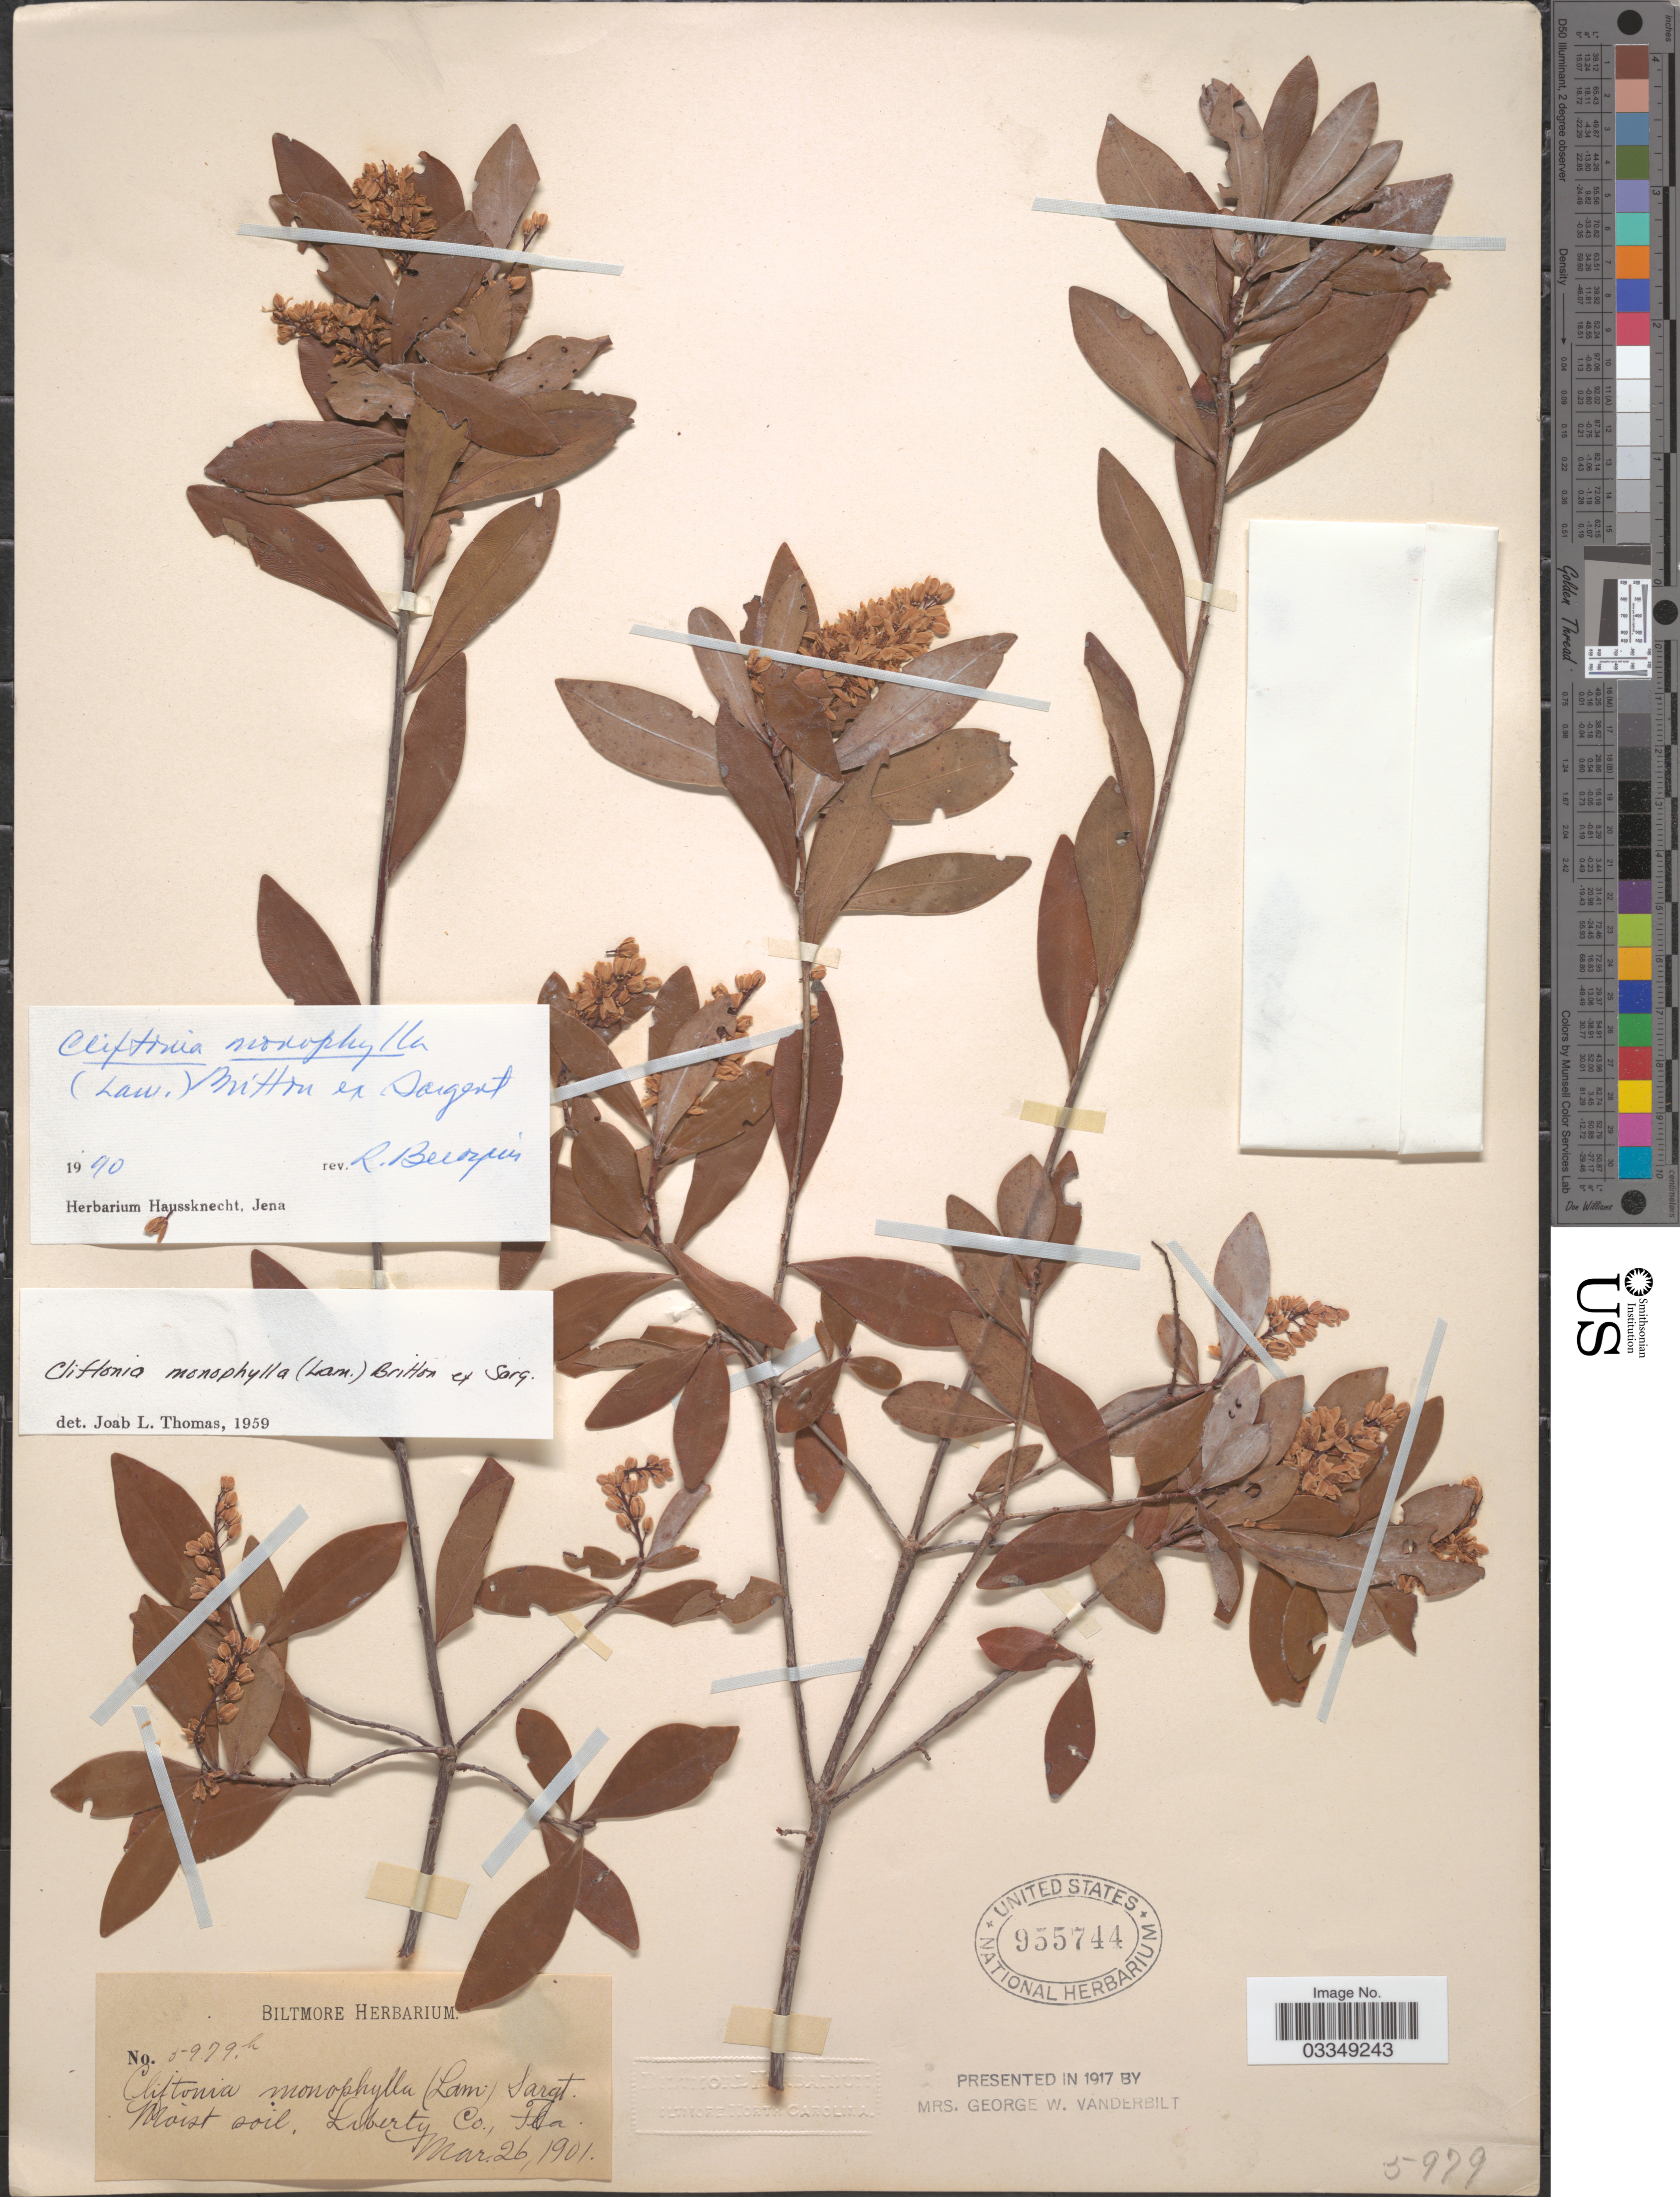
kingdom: Plantae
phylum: Tracheophyta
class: Magnoliopsida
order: Ericales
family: Cyrillaceae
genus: Cliftonia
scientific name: Cliftonia monophylla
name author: (Lam.) Britton ex Sarg.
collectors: ex herb. Biltmore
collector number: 5979h.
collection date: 1901-03-26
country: United States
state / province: Florida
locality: Liberty Co.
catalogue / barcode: US 955744